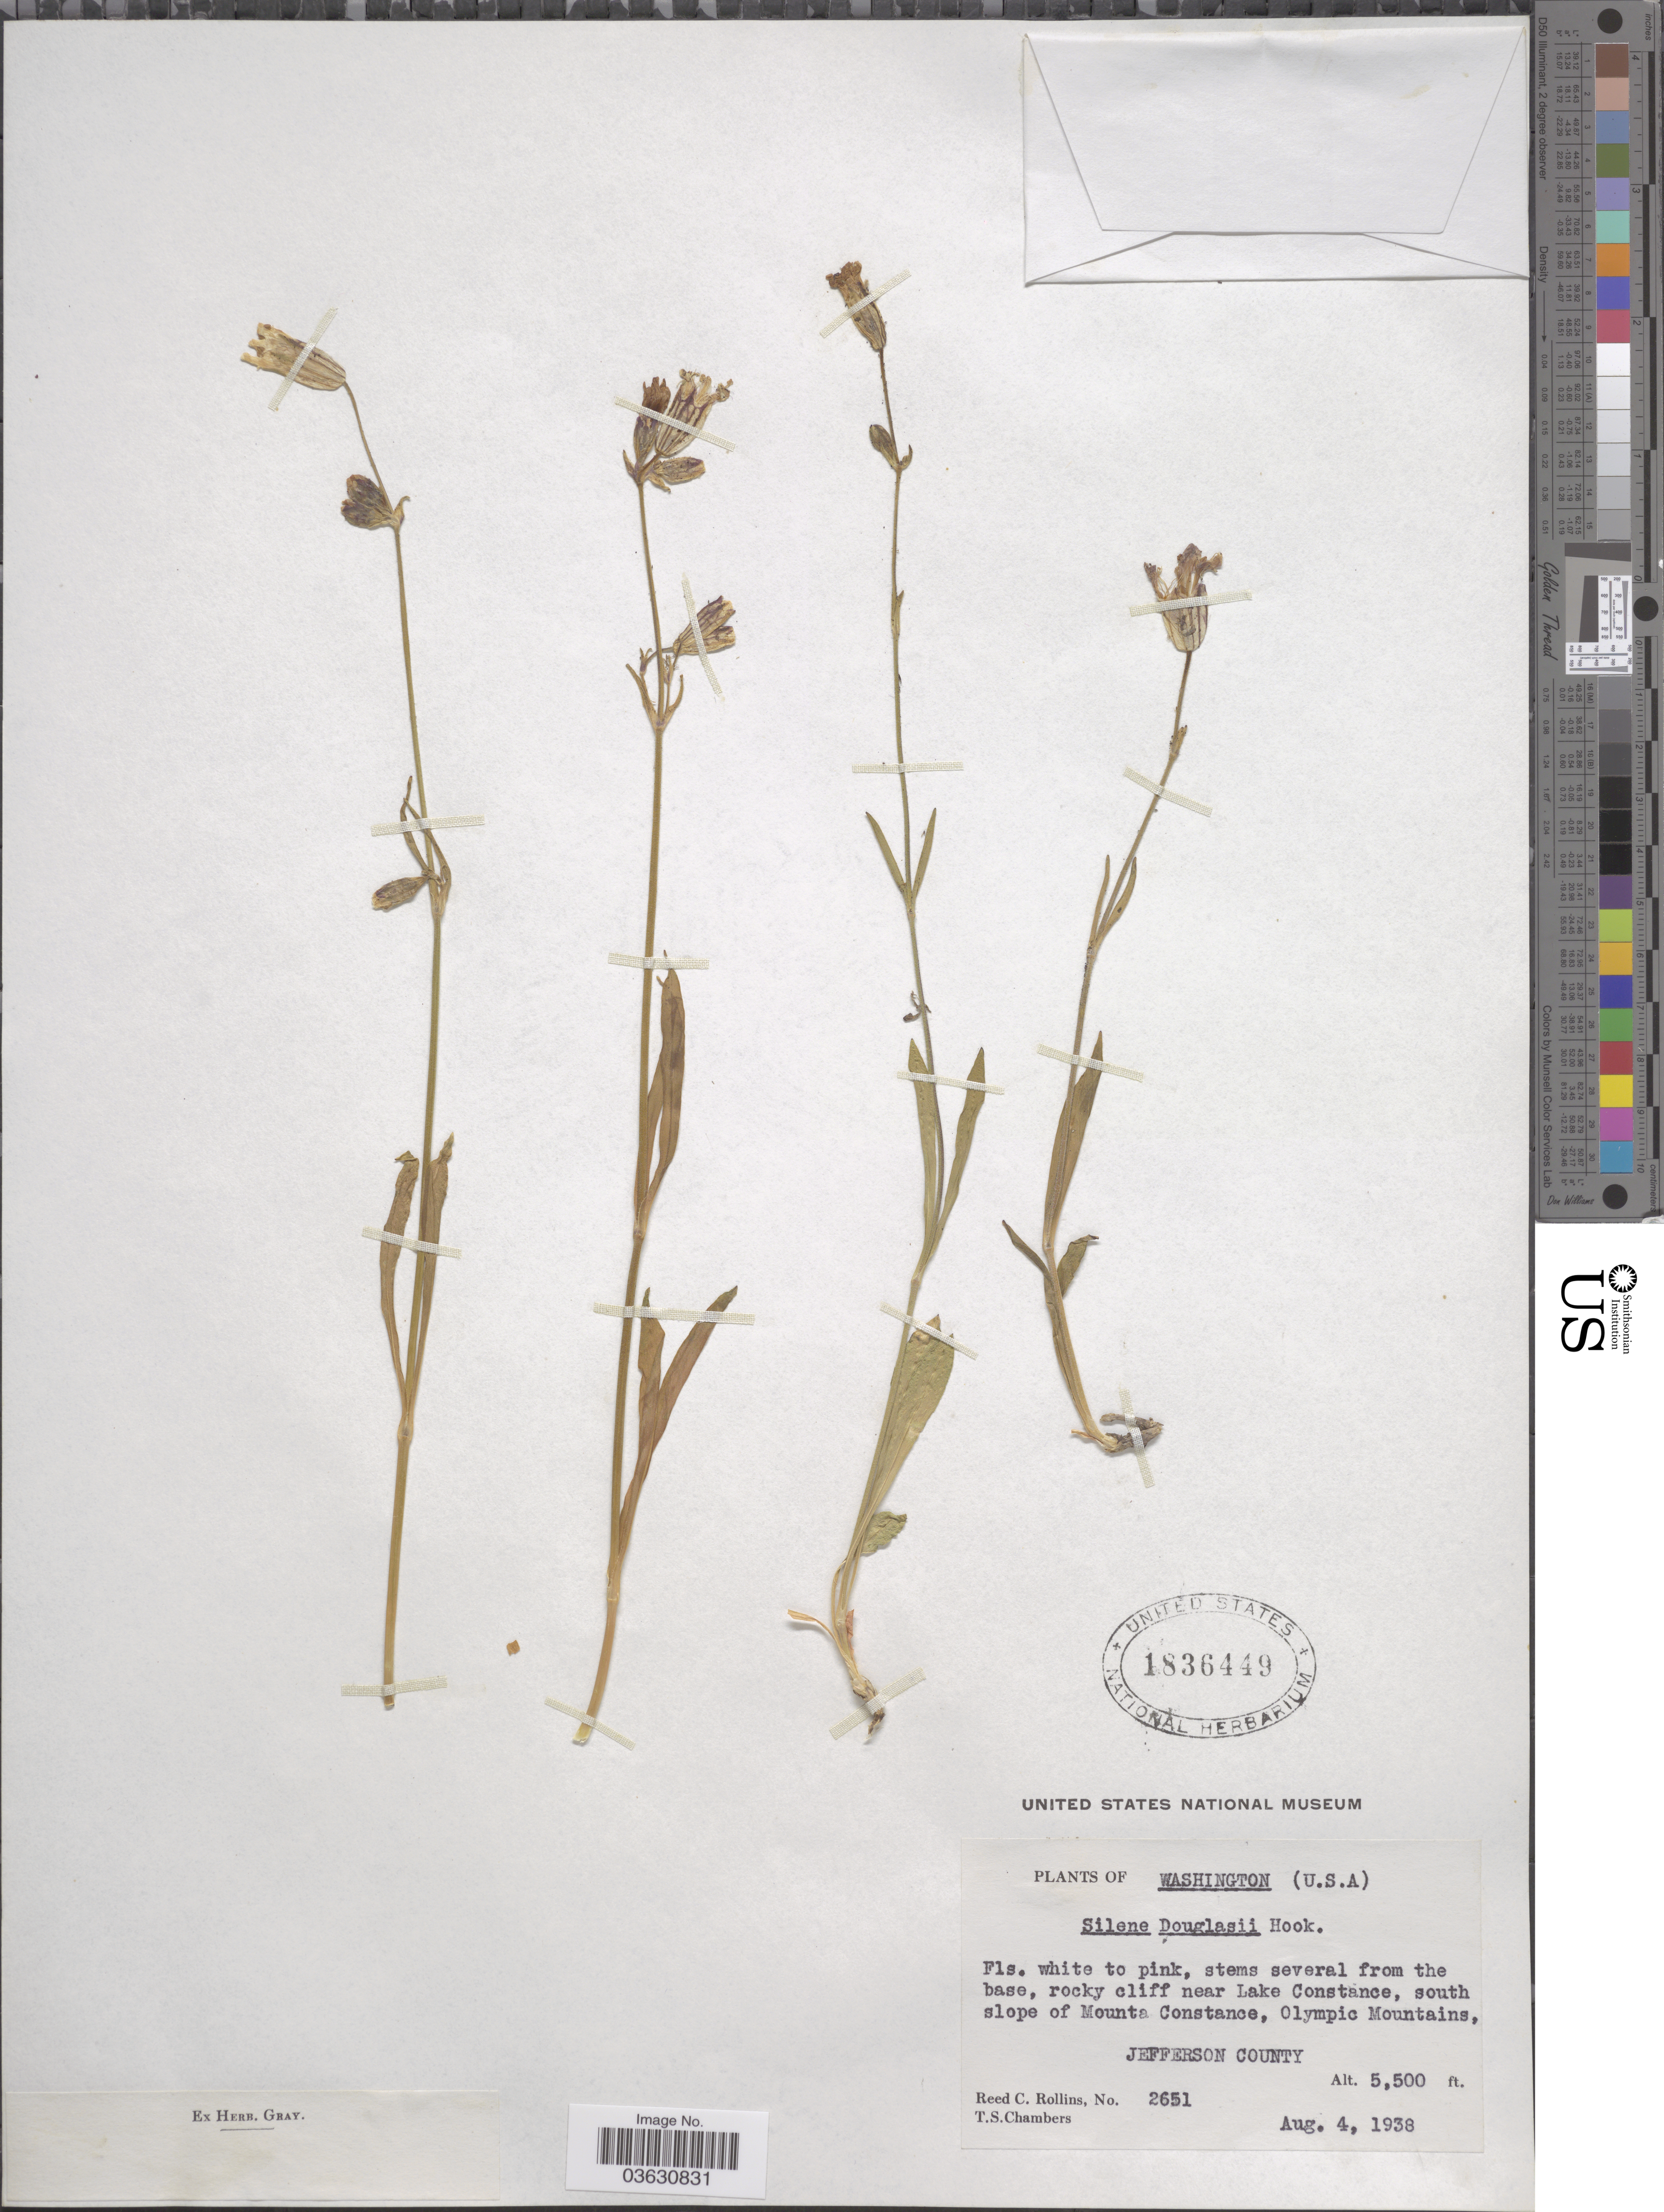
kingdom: Plantae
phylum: Tracheophyta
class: Magnoliopsida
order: Caryophyllales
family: Caryophyllaceae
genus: Silene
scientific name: Silene douglasii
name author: Hook.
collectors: R. C. Rollins & T. Chambers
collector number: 2651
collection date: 1938-08-04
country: United States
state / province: Washington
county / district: Jefferson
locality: Rocky cliff near Lake Constance, south slope of Mounta Constance, Olympic Mountains, Jefferson County.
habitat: rocky cliff near Lake Constance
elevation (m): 1676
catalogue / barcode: US 1836449